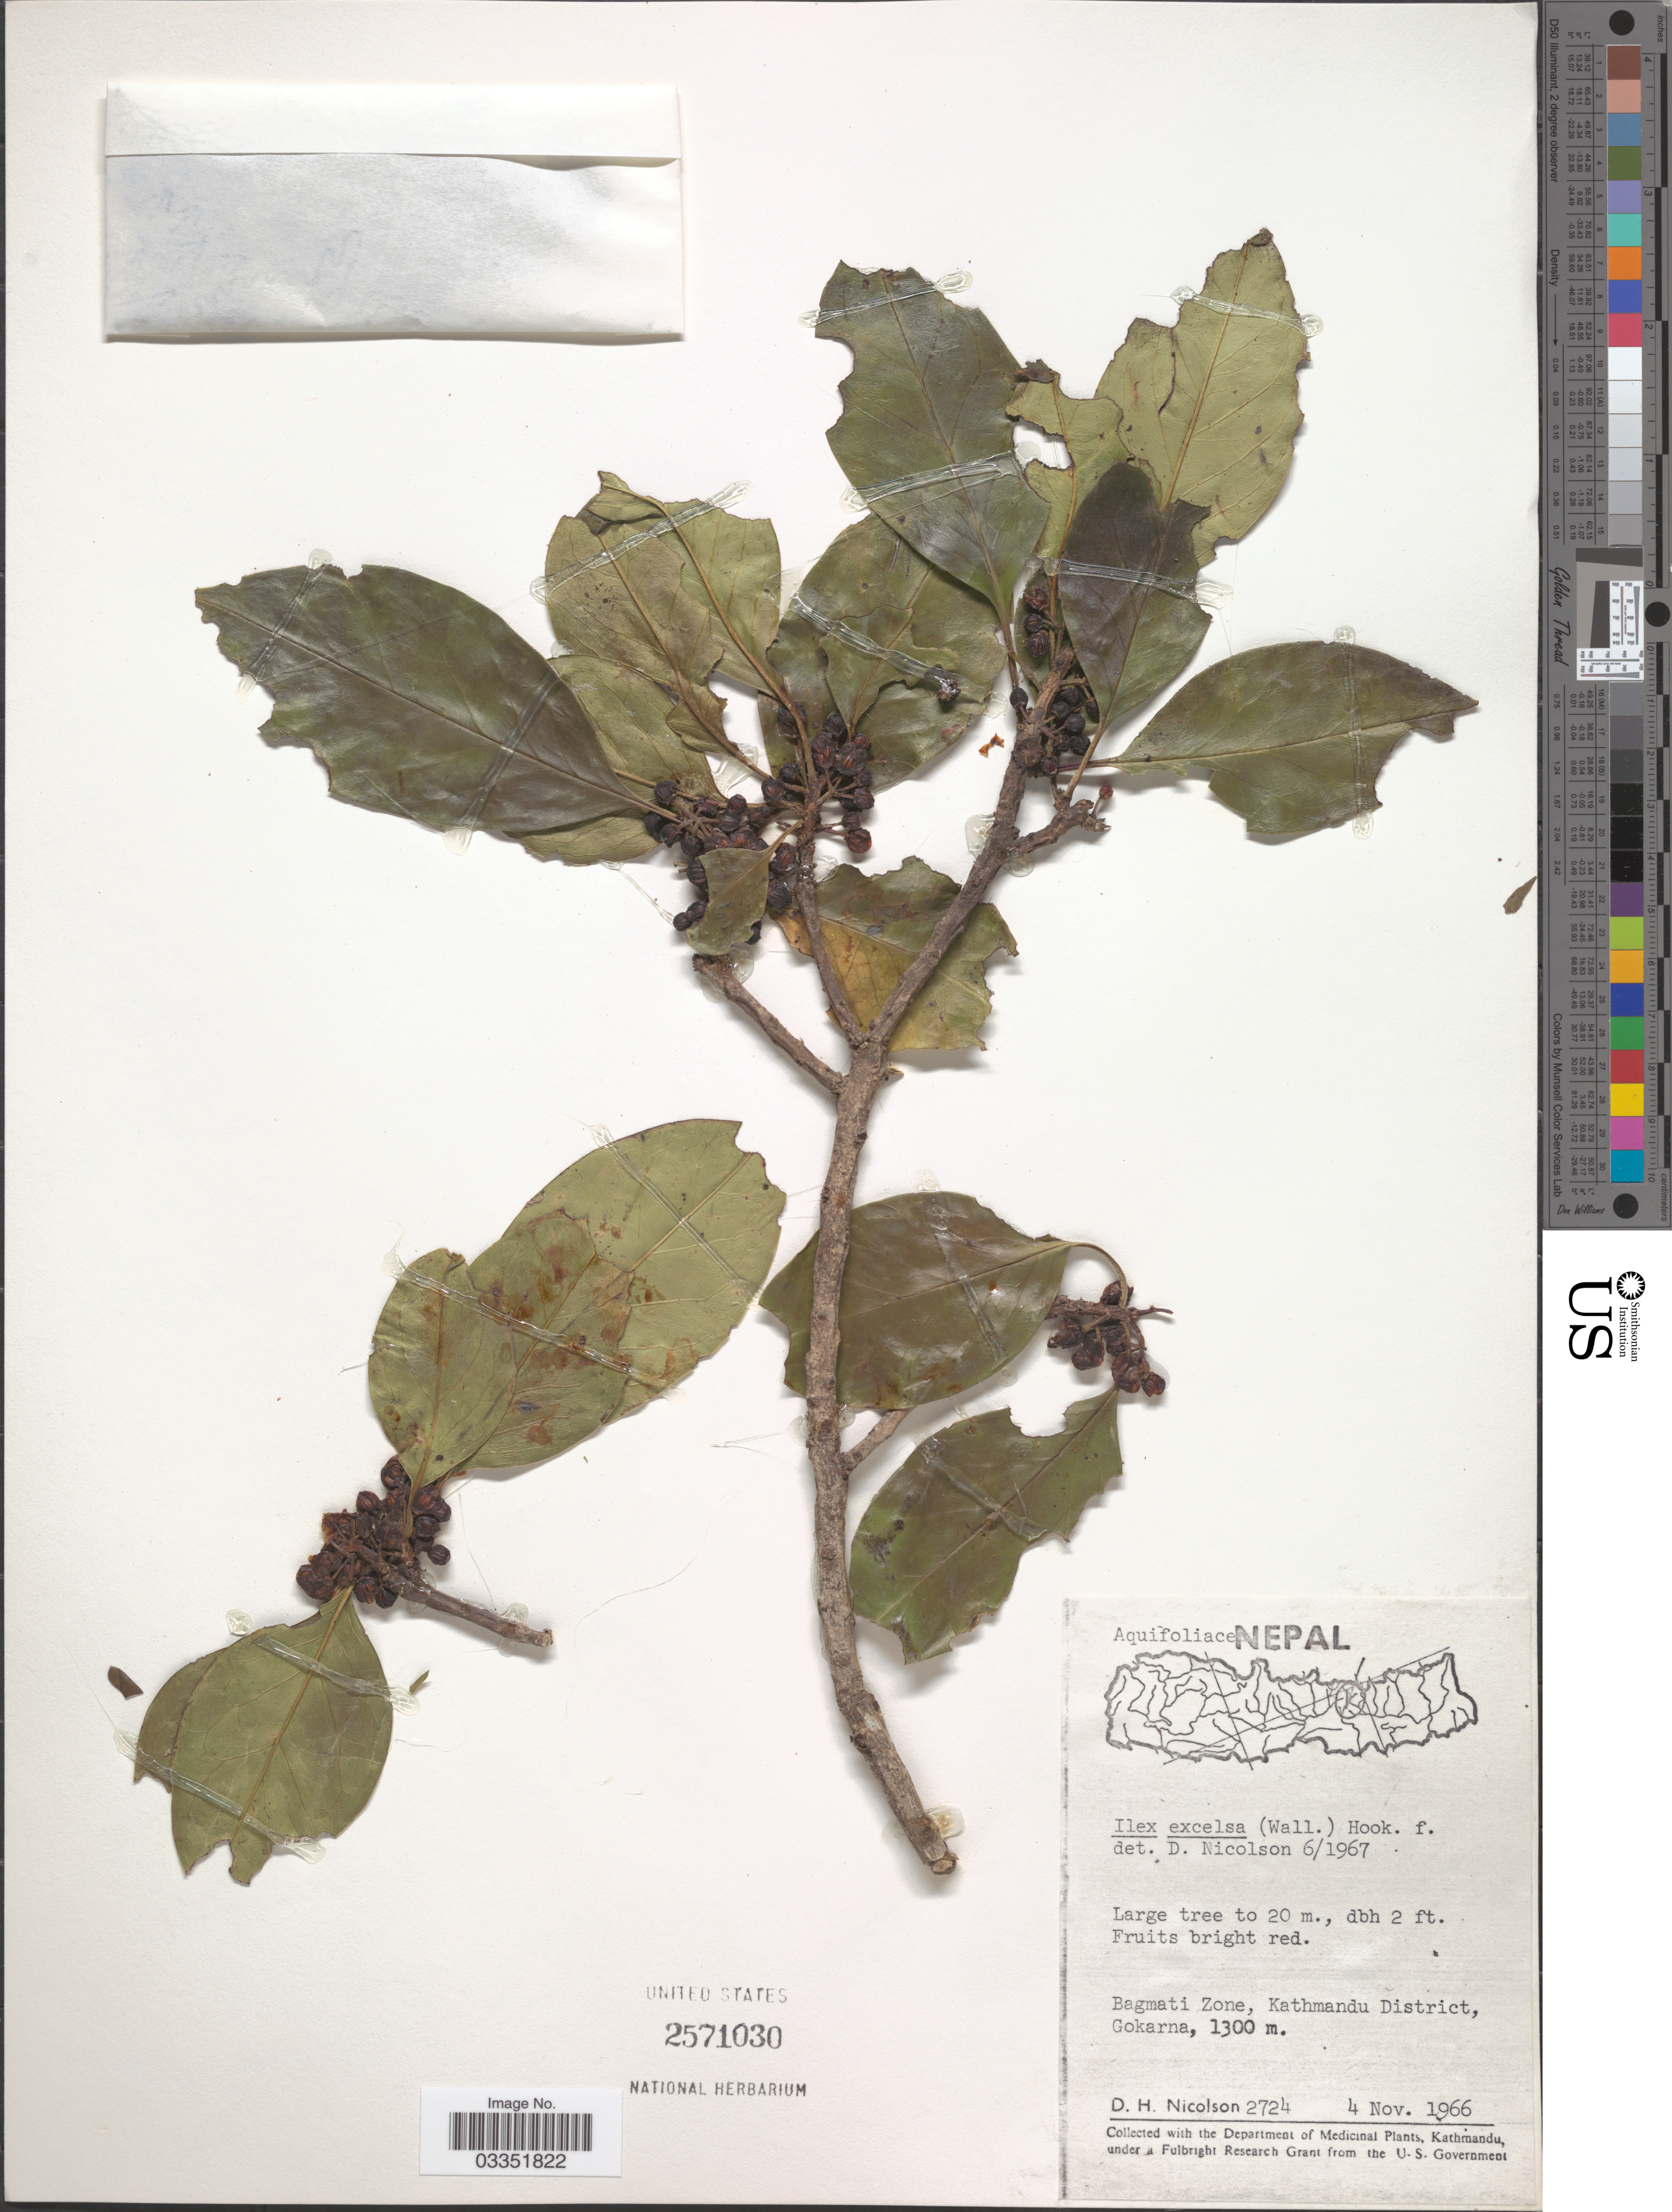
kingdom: Plantae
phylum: Tracheophyta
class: Magnoliopsida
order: Aquifoliales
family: Aquifoliaceae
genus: Ilex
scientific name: Ilex excelsa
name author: (Wall.) Voigt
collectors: D. H. Nicolson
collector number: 2724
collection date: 1966-11-04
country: Nepal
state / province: Bagmati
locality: Bagmati Zone, Kathmandu District, Gokarna.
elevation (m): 1300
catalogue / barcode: US 2571030